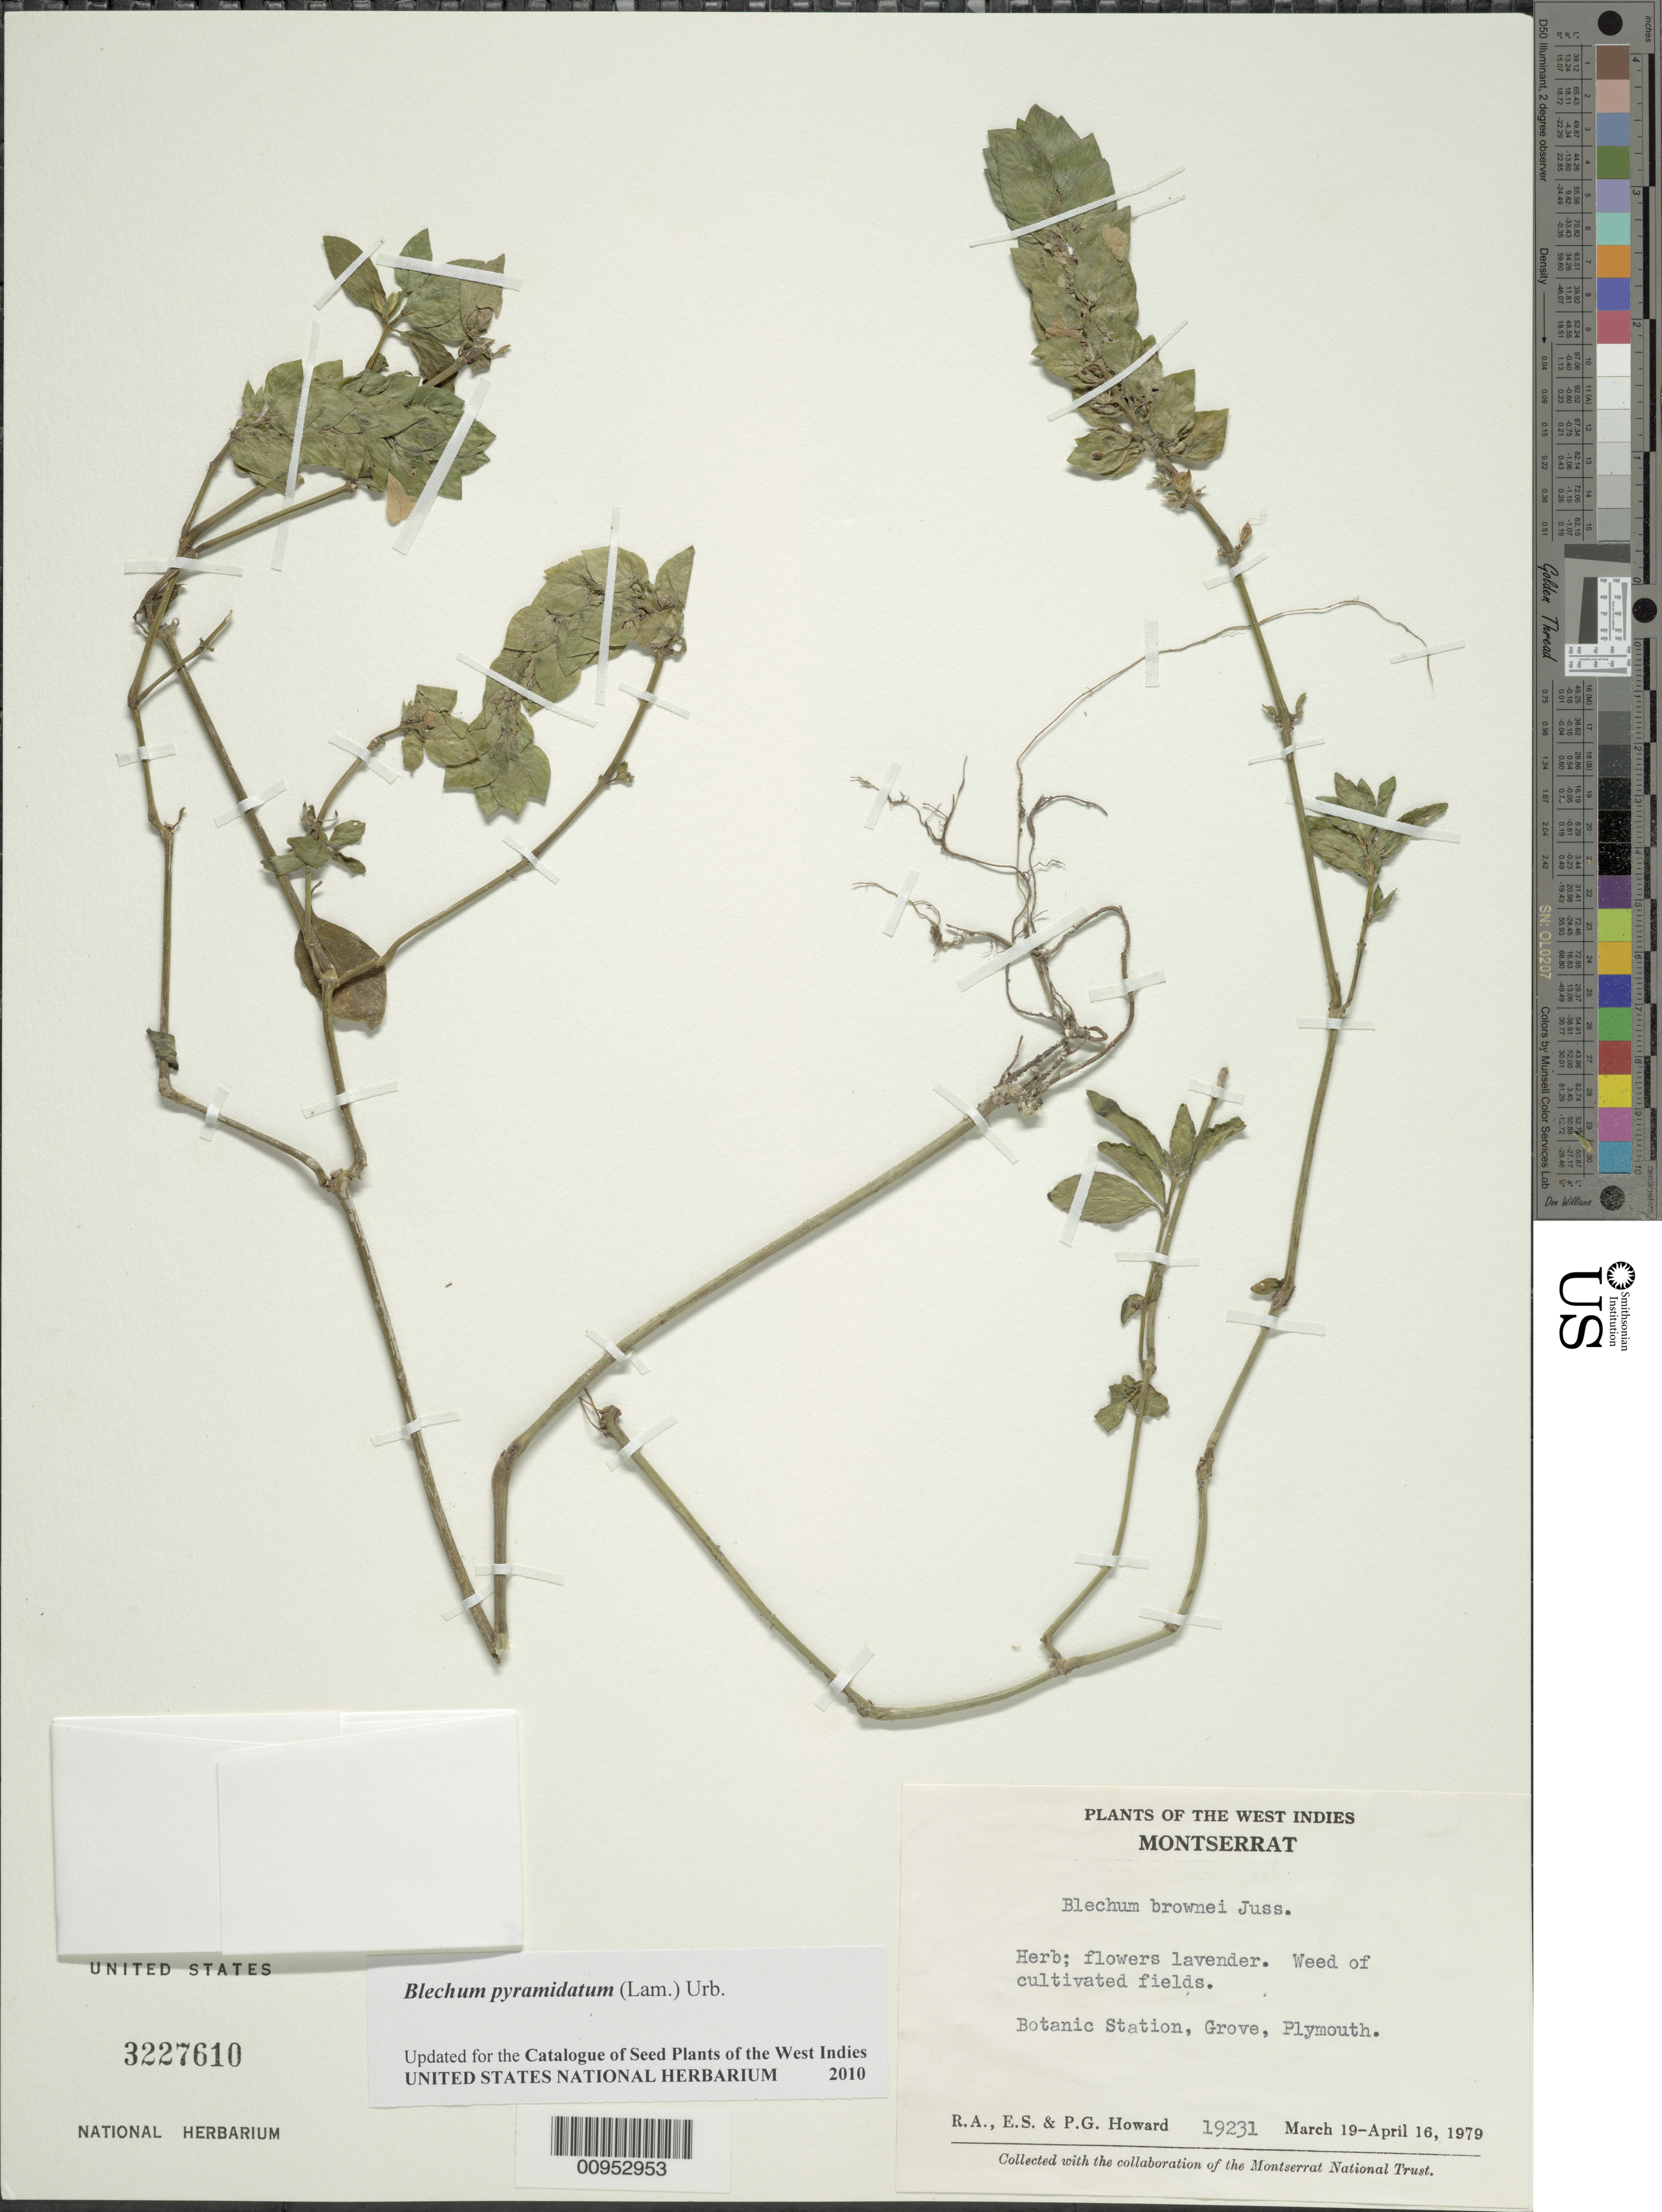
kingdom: Plantae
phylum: Tracheophyta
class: Magnoliopsida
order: Lamiales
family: Acanthaceae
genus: Blechum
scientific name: Blechum pyramidatum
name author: (Lam.) Urb.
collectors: R. A. Howard, E. S. Howard & P. Howard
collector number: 19231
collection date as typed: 19 Mar 1979 to 16 Apr 1979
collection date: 1979-03-19/1979-04-16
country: Montserrat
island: Montserrat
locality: Botanic Station, Grove, Plymouth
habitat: Cultivated fields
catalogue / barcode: US 3227610